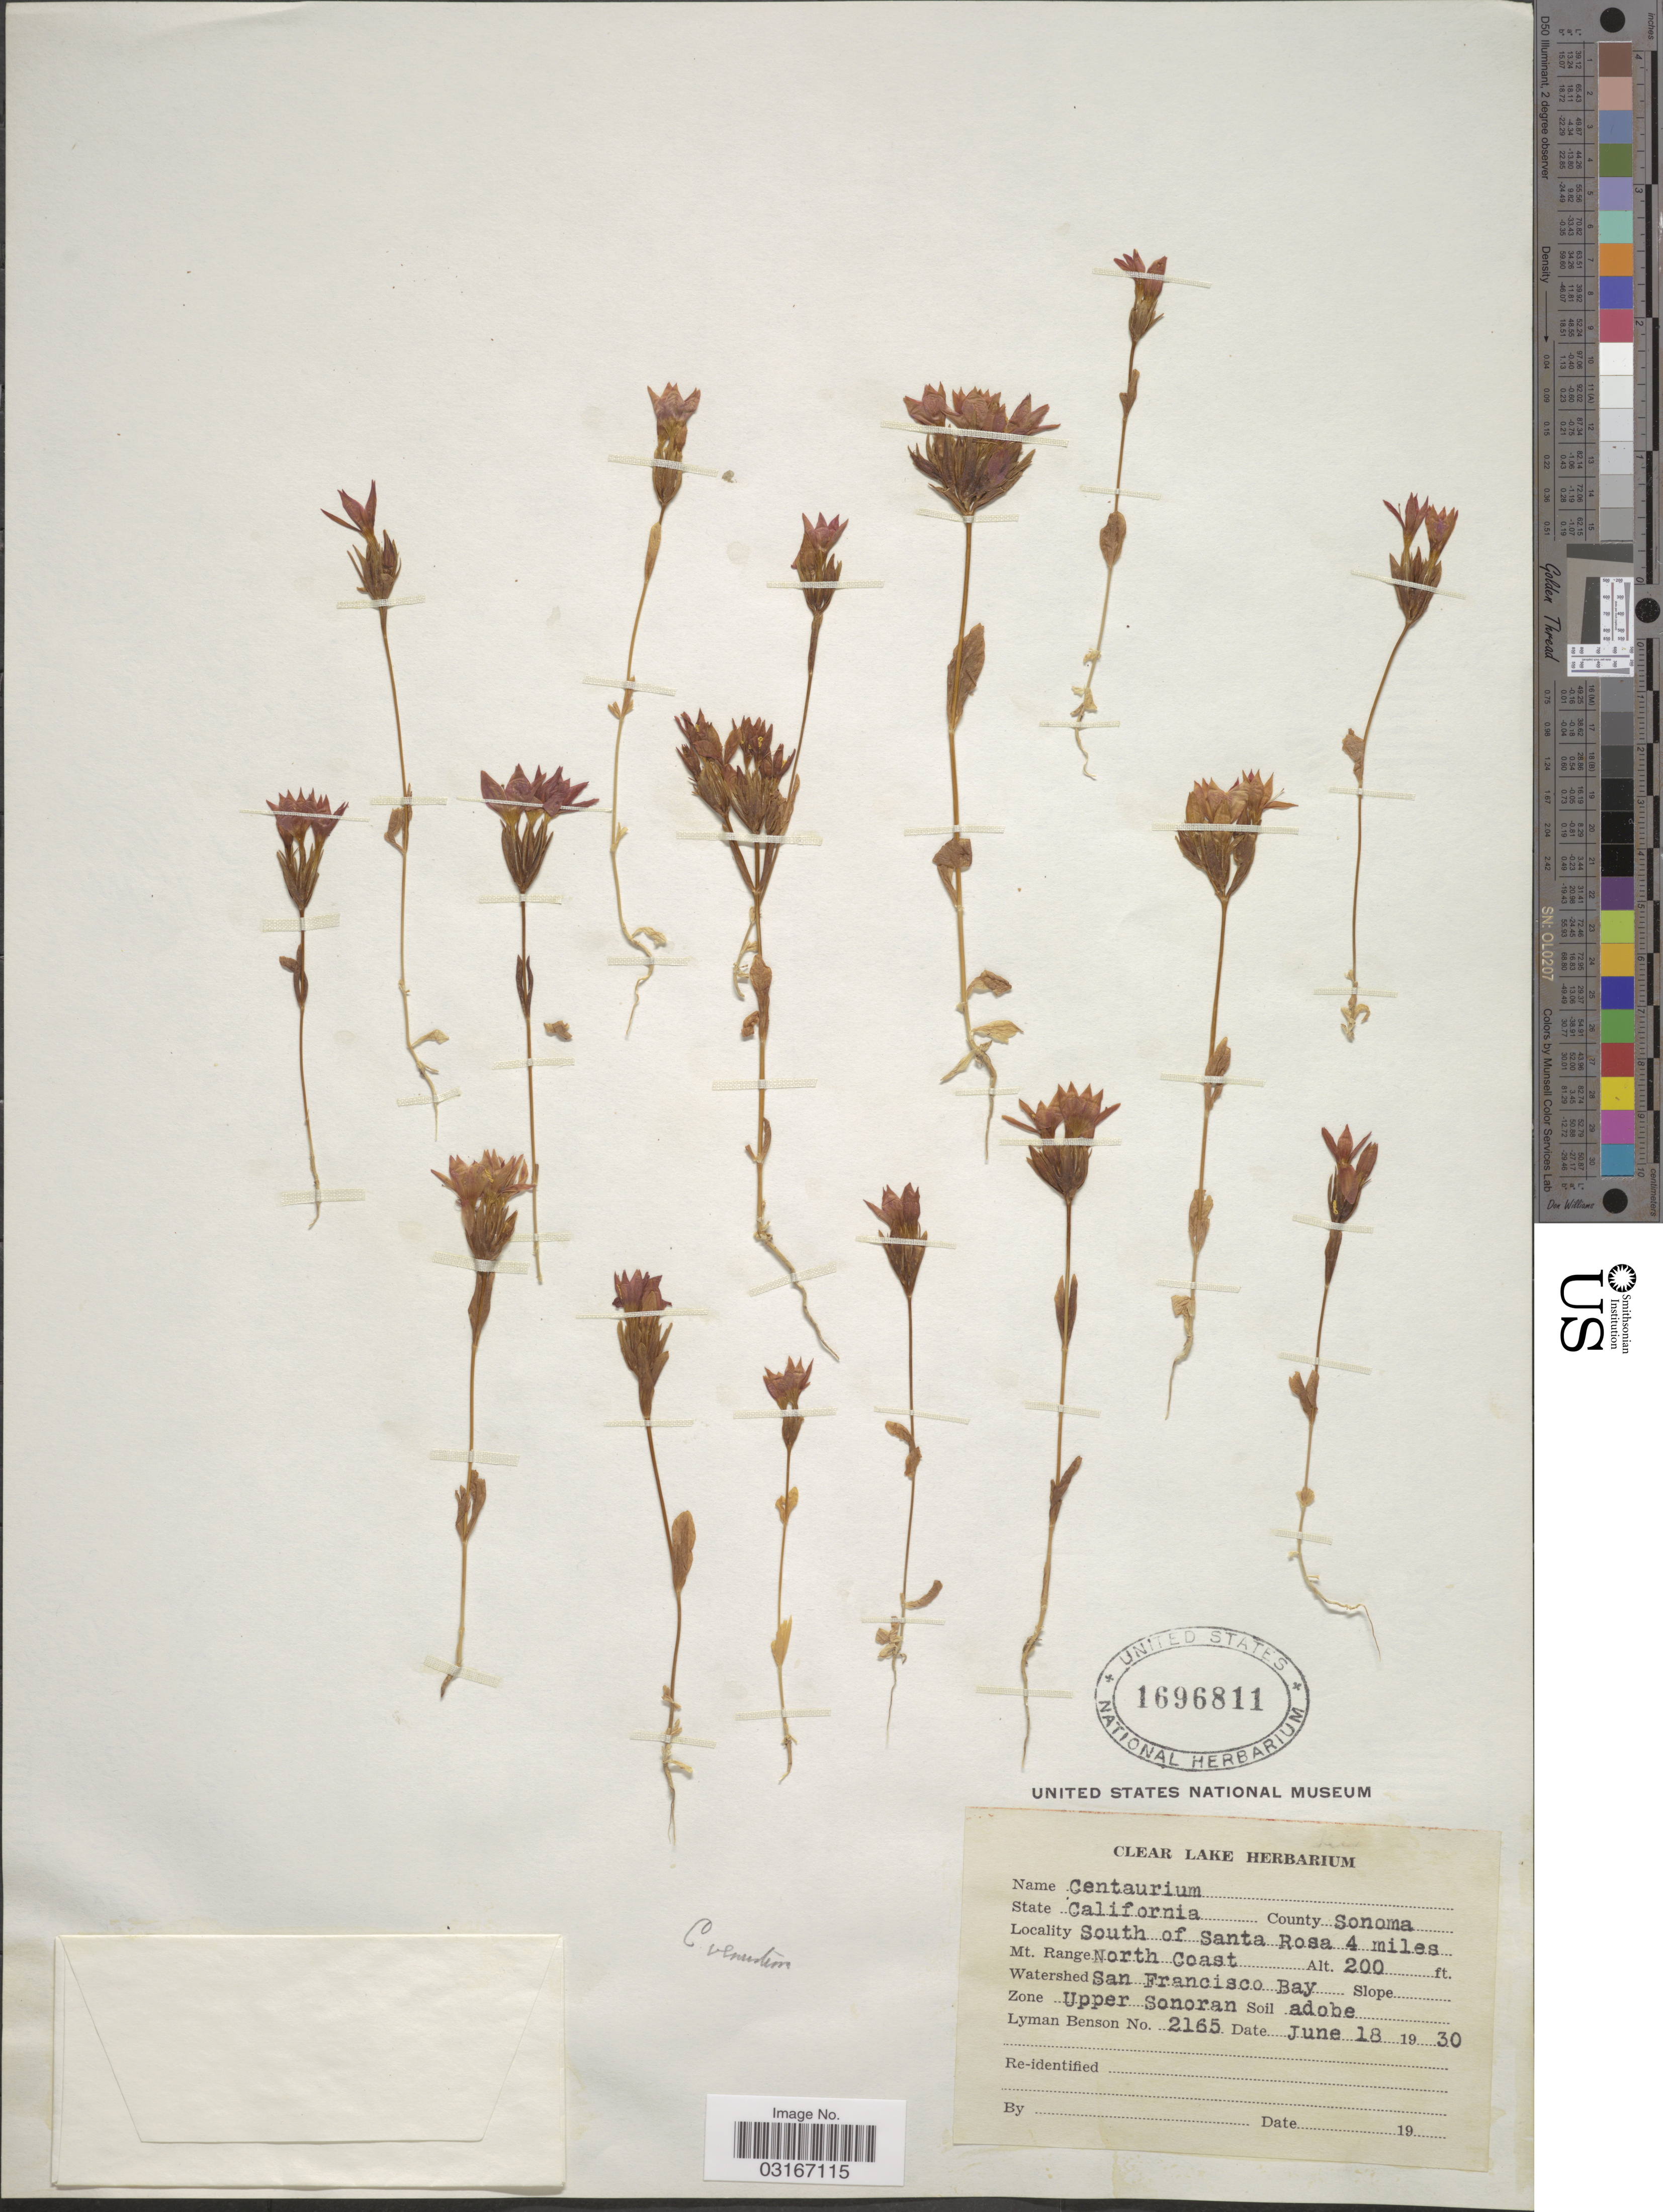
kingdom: Plantae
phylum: Tracheophyta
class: Magnoliopsida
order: Gentianales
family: Gentianaceae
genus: Centaurium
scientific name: Centaurium venustum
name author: (A. Gray) B.L. Rob.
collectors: L. D. Benson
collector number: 2165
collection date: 1930-06-18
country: United States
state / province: California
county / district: Sonoma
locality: County Sonoma. South of Santa Rosa 4 miles. Mt. Range North Coast. Watershed San Francisco Bay. Zone Upper Sonoran.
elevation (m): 61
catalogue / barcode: US 1696811